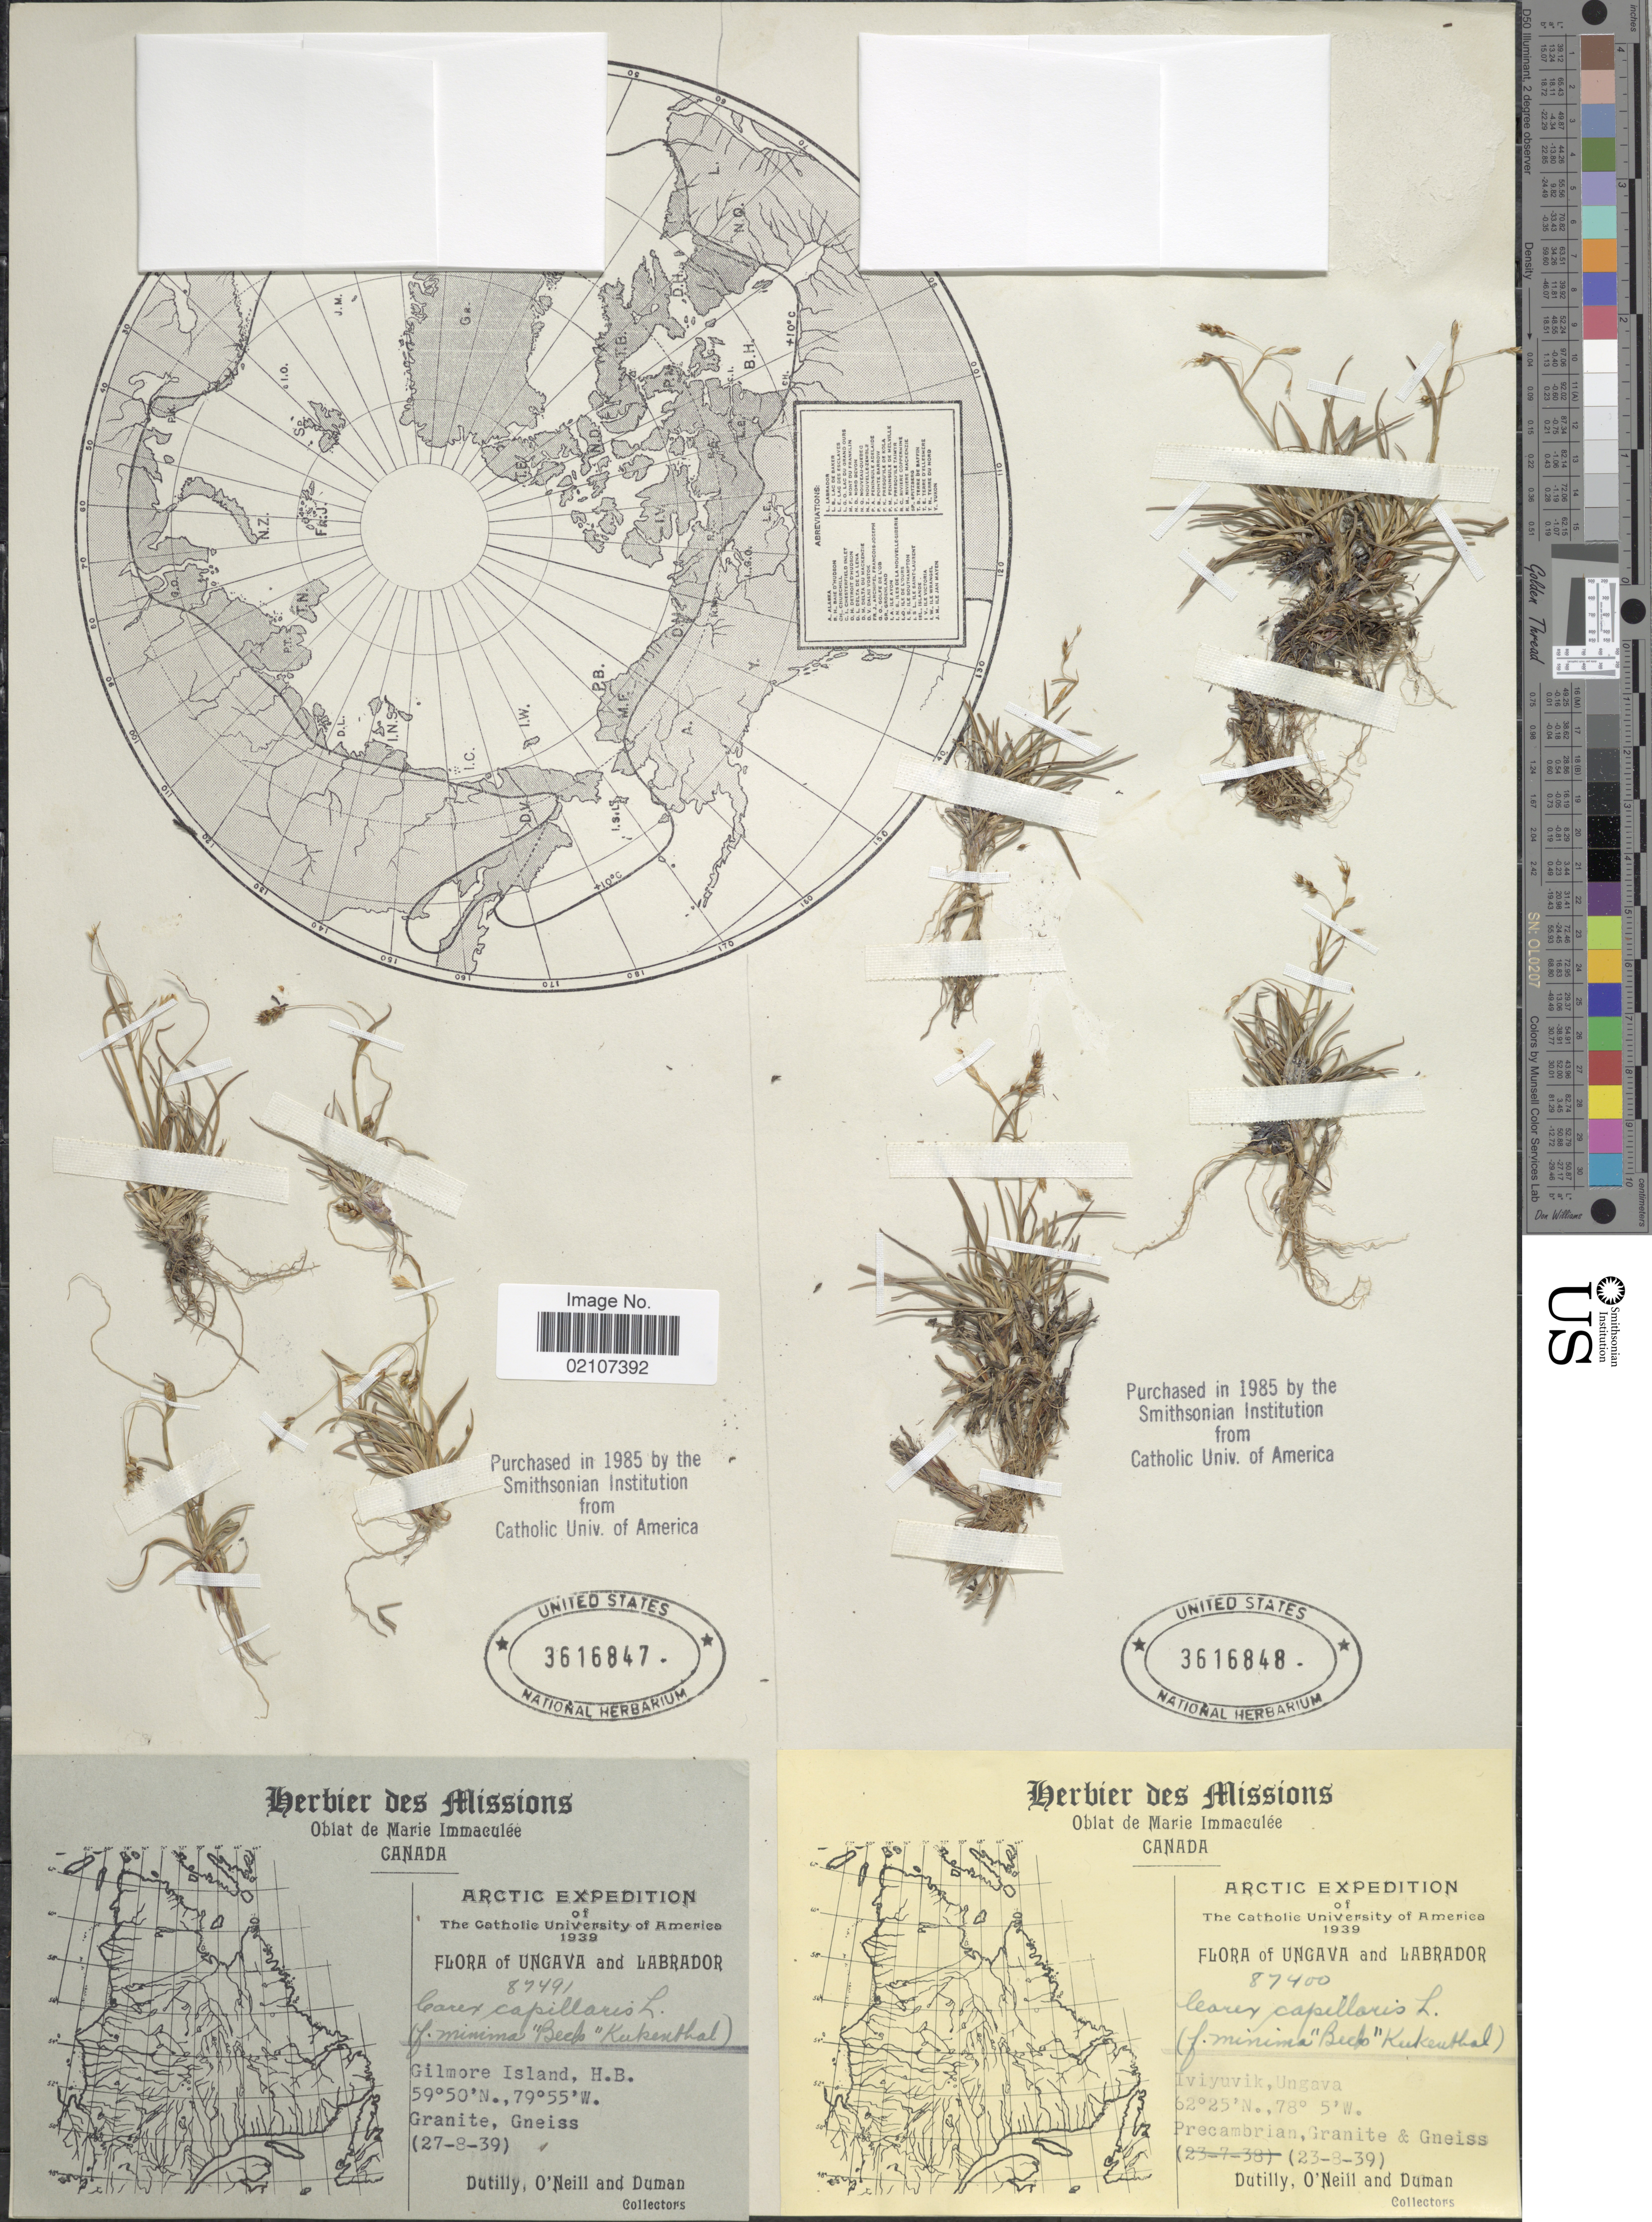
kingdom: Plantae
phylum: Tracheophyta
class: Liliopsida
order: Poales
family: Cyperaceae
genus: Carex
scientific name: Carex capillaris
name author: L.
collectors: -. Dutilly, O' Neill & -. Duman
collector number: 87491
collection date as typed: Transcribed d/m/y: 27/8/39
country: Canada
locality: Arctic, Ungava and Labrador, Gilmore Island, H.B.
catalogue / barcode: US 3616847